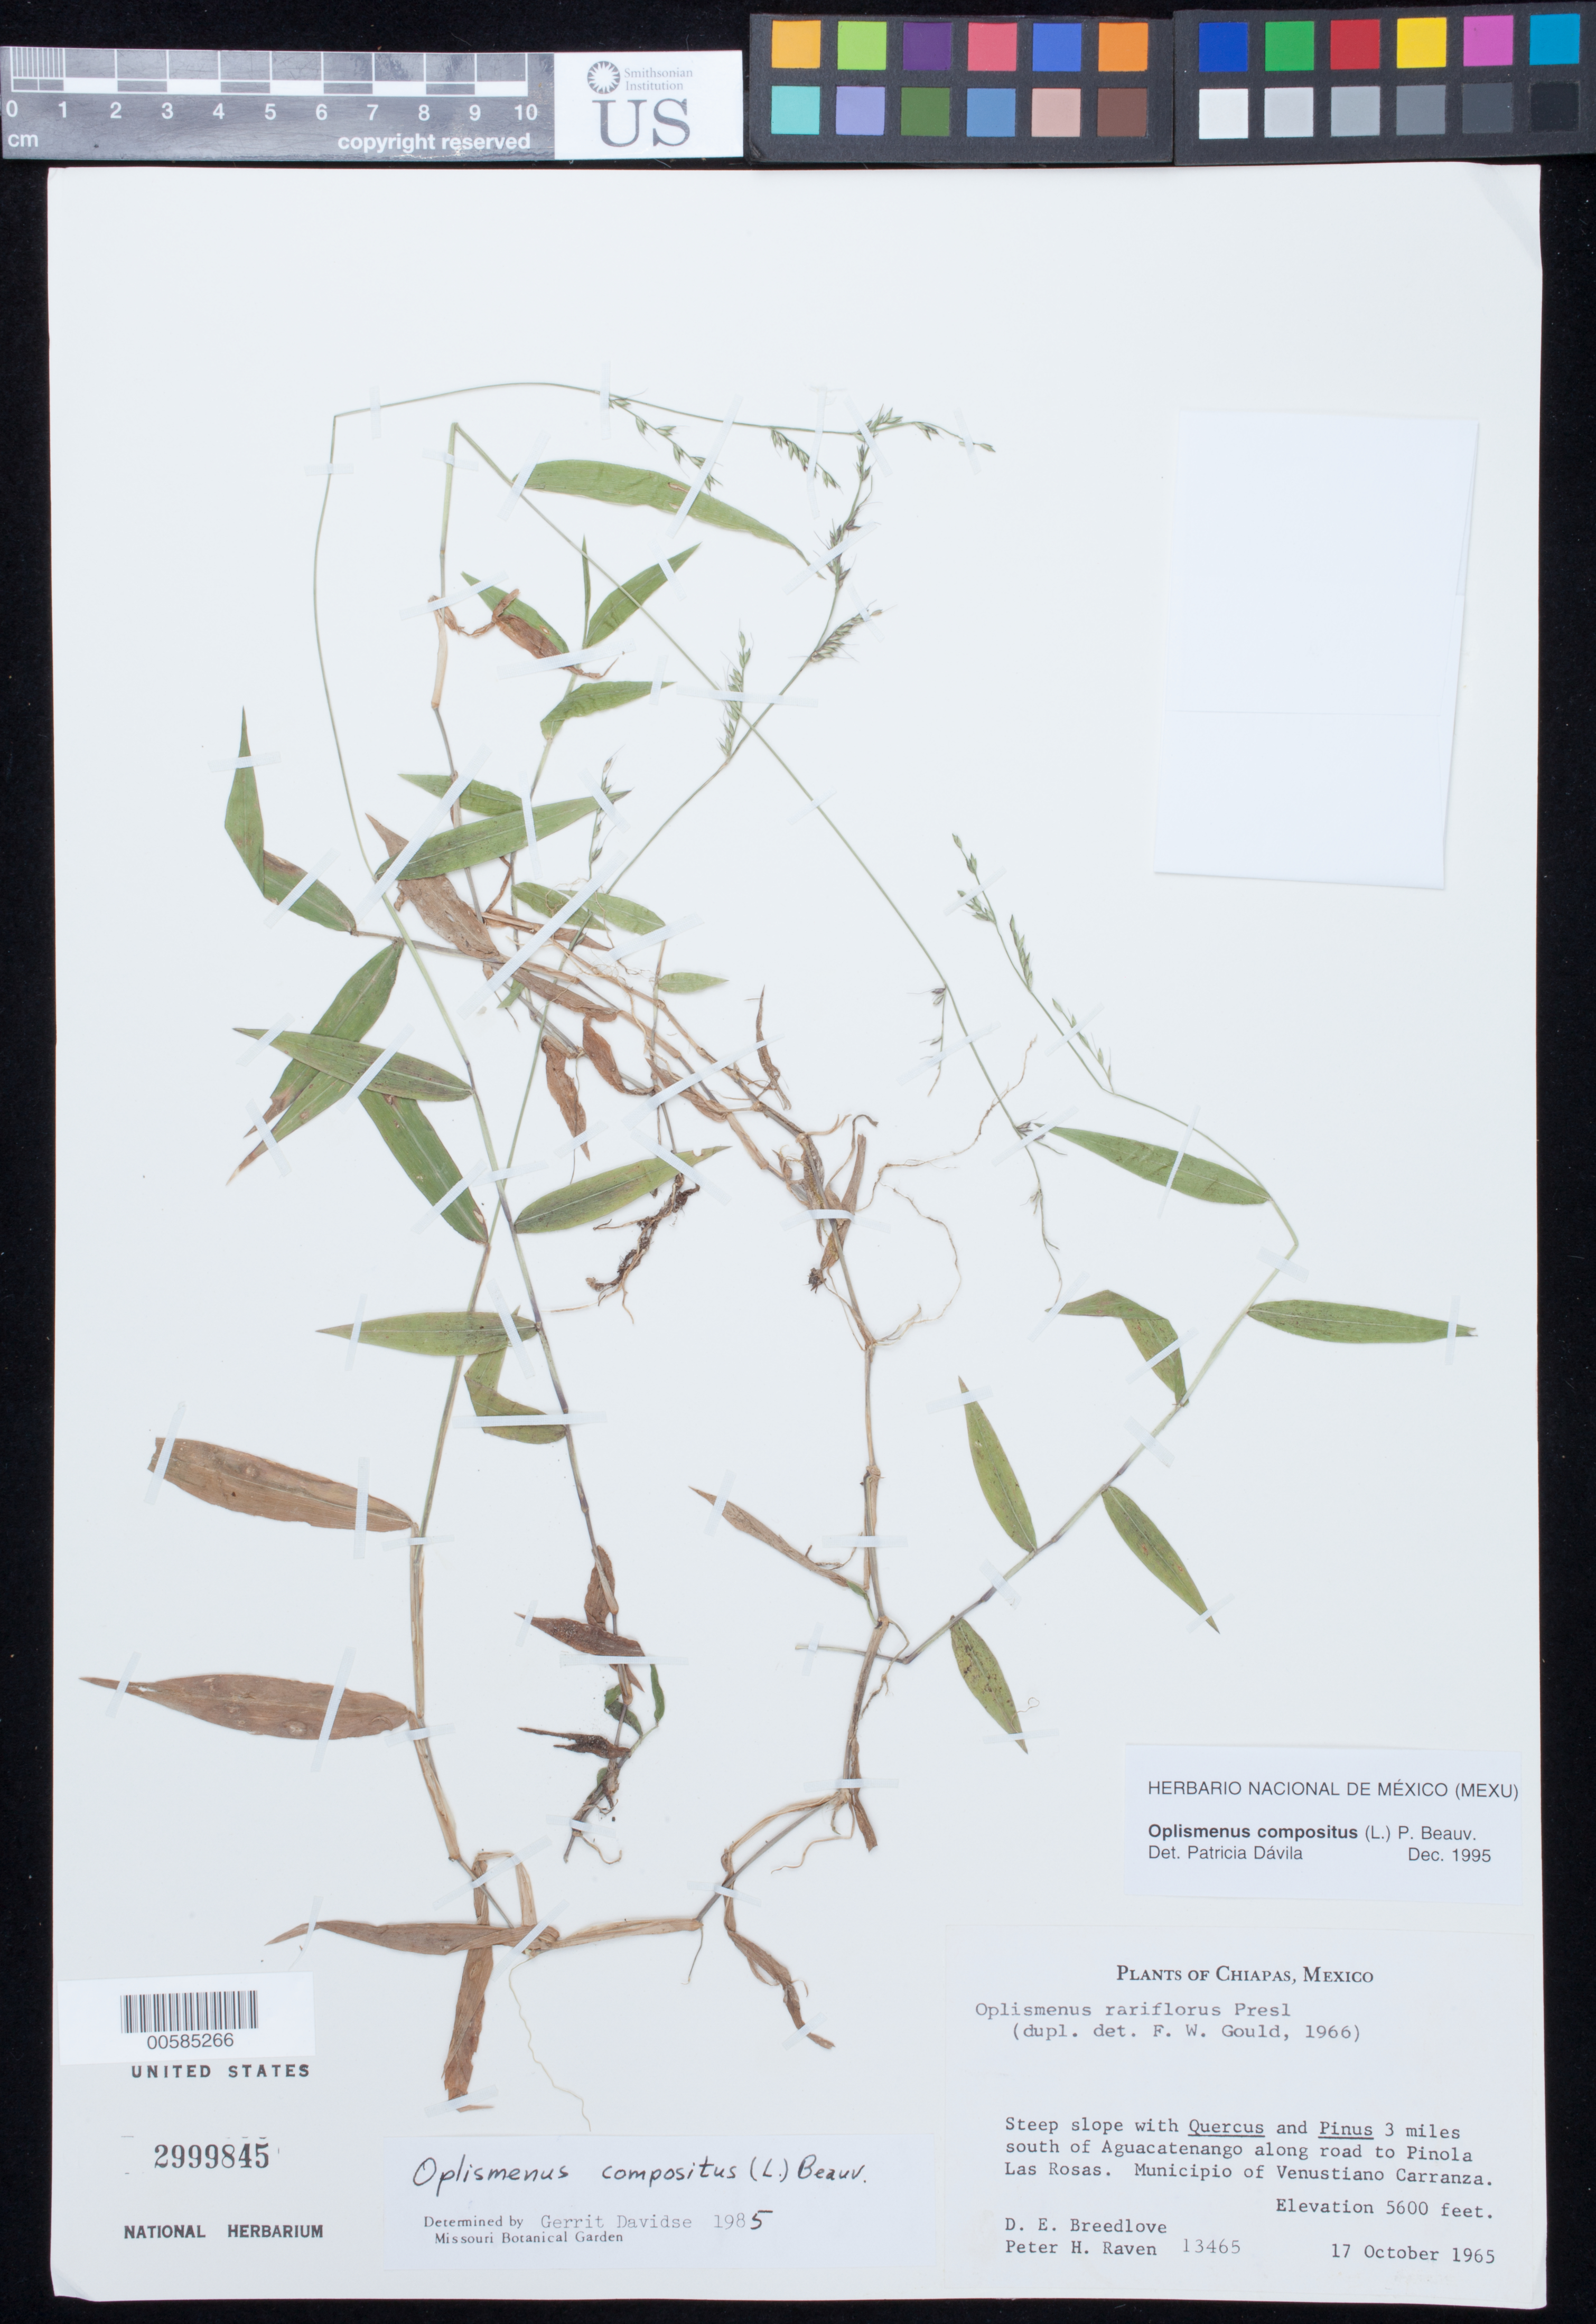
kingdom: Plantae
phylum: Tracheophyta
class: Liliopsida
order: Poales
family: Poaceae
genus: Oplismenus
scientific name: Oplismenus compositus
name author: (L.) P. Beauv.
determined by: Dávila, P. D.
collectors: D. E. Breedlove & P. H. Raven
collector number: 13465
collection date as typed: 17 Oct 1965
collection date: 1965-10-17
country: Mexico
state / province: Chiapas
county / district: Venustiano Carranza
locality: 3 mi S of Aguacatenango along road to Pinola Las Rosas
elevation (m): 1707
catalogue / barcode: US 2999845